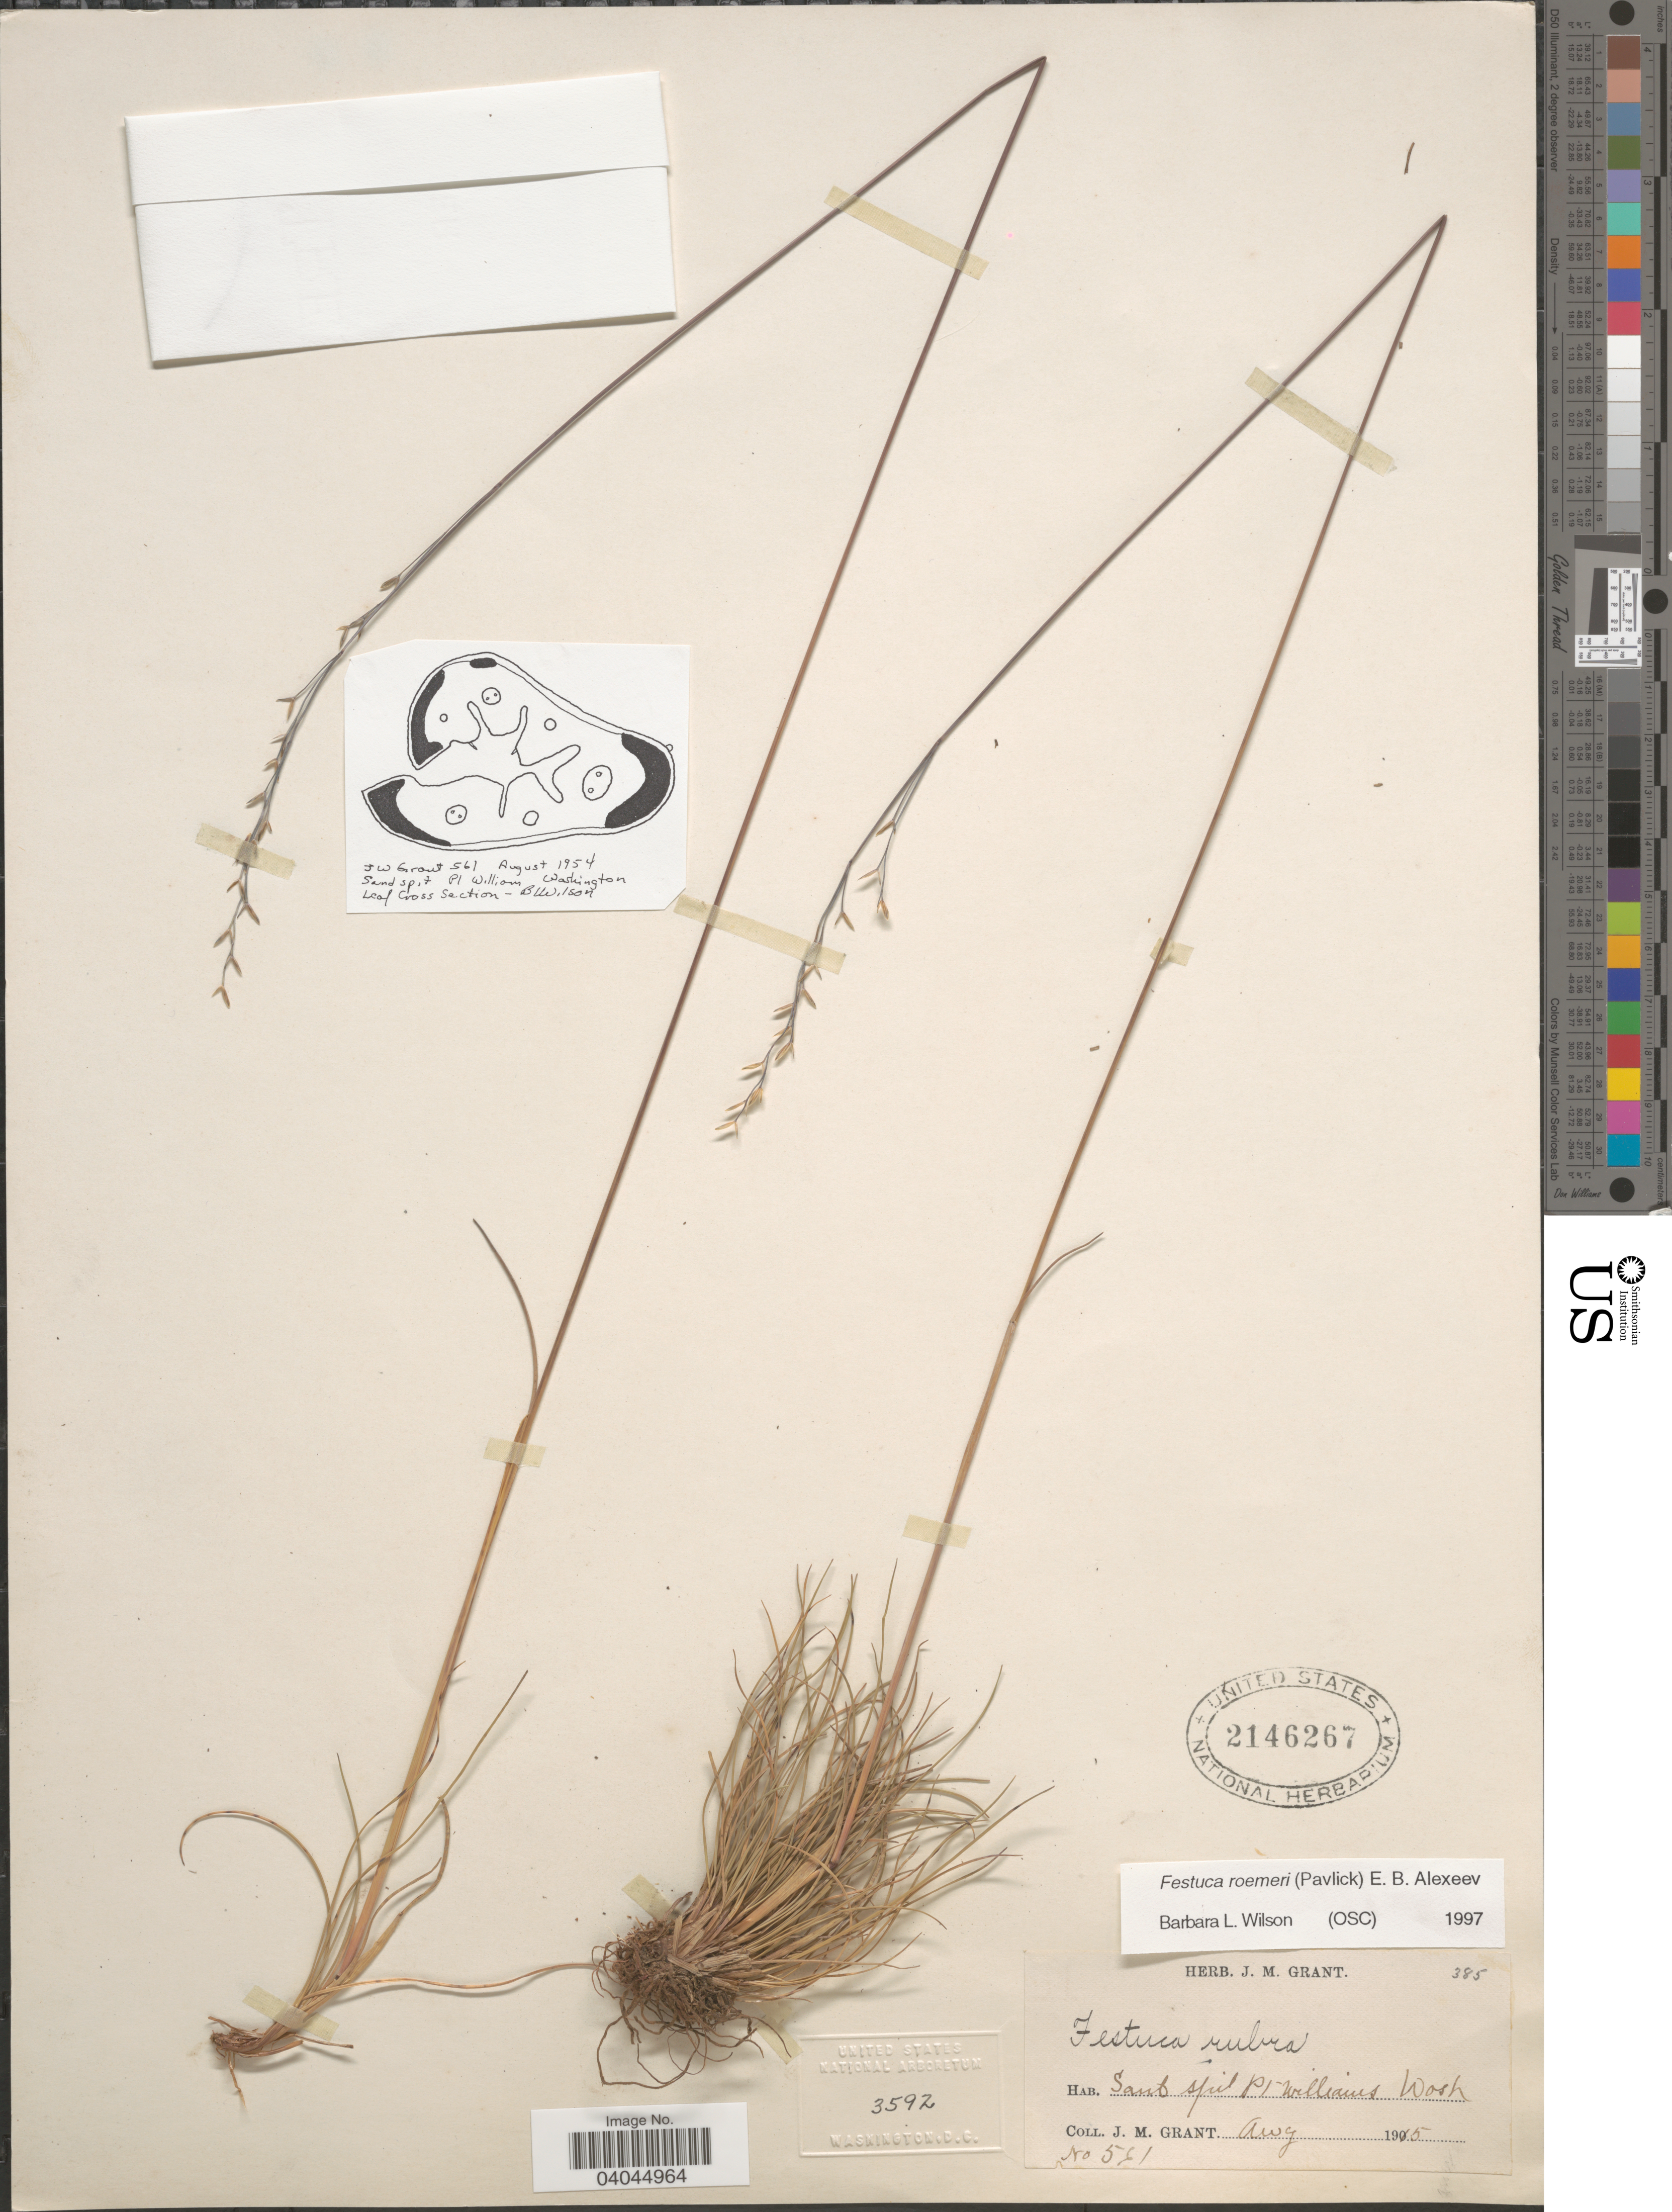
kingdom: Plantae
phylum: Tracheophyta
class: Liliopsida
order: Poales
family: Poaceae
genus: Festuca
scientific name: Festuca roemeri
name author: (Pavlick) E.B. Alexeev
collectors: J. M. Grant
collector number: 571*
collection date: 1915-08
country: United States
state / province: Washington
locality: Sand spit, Pt. Williams.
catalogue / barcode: US 2146267